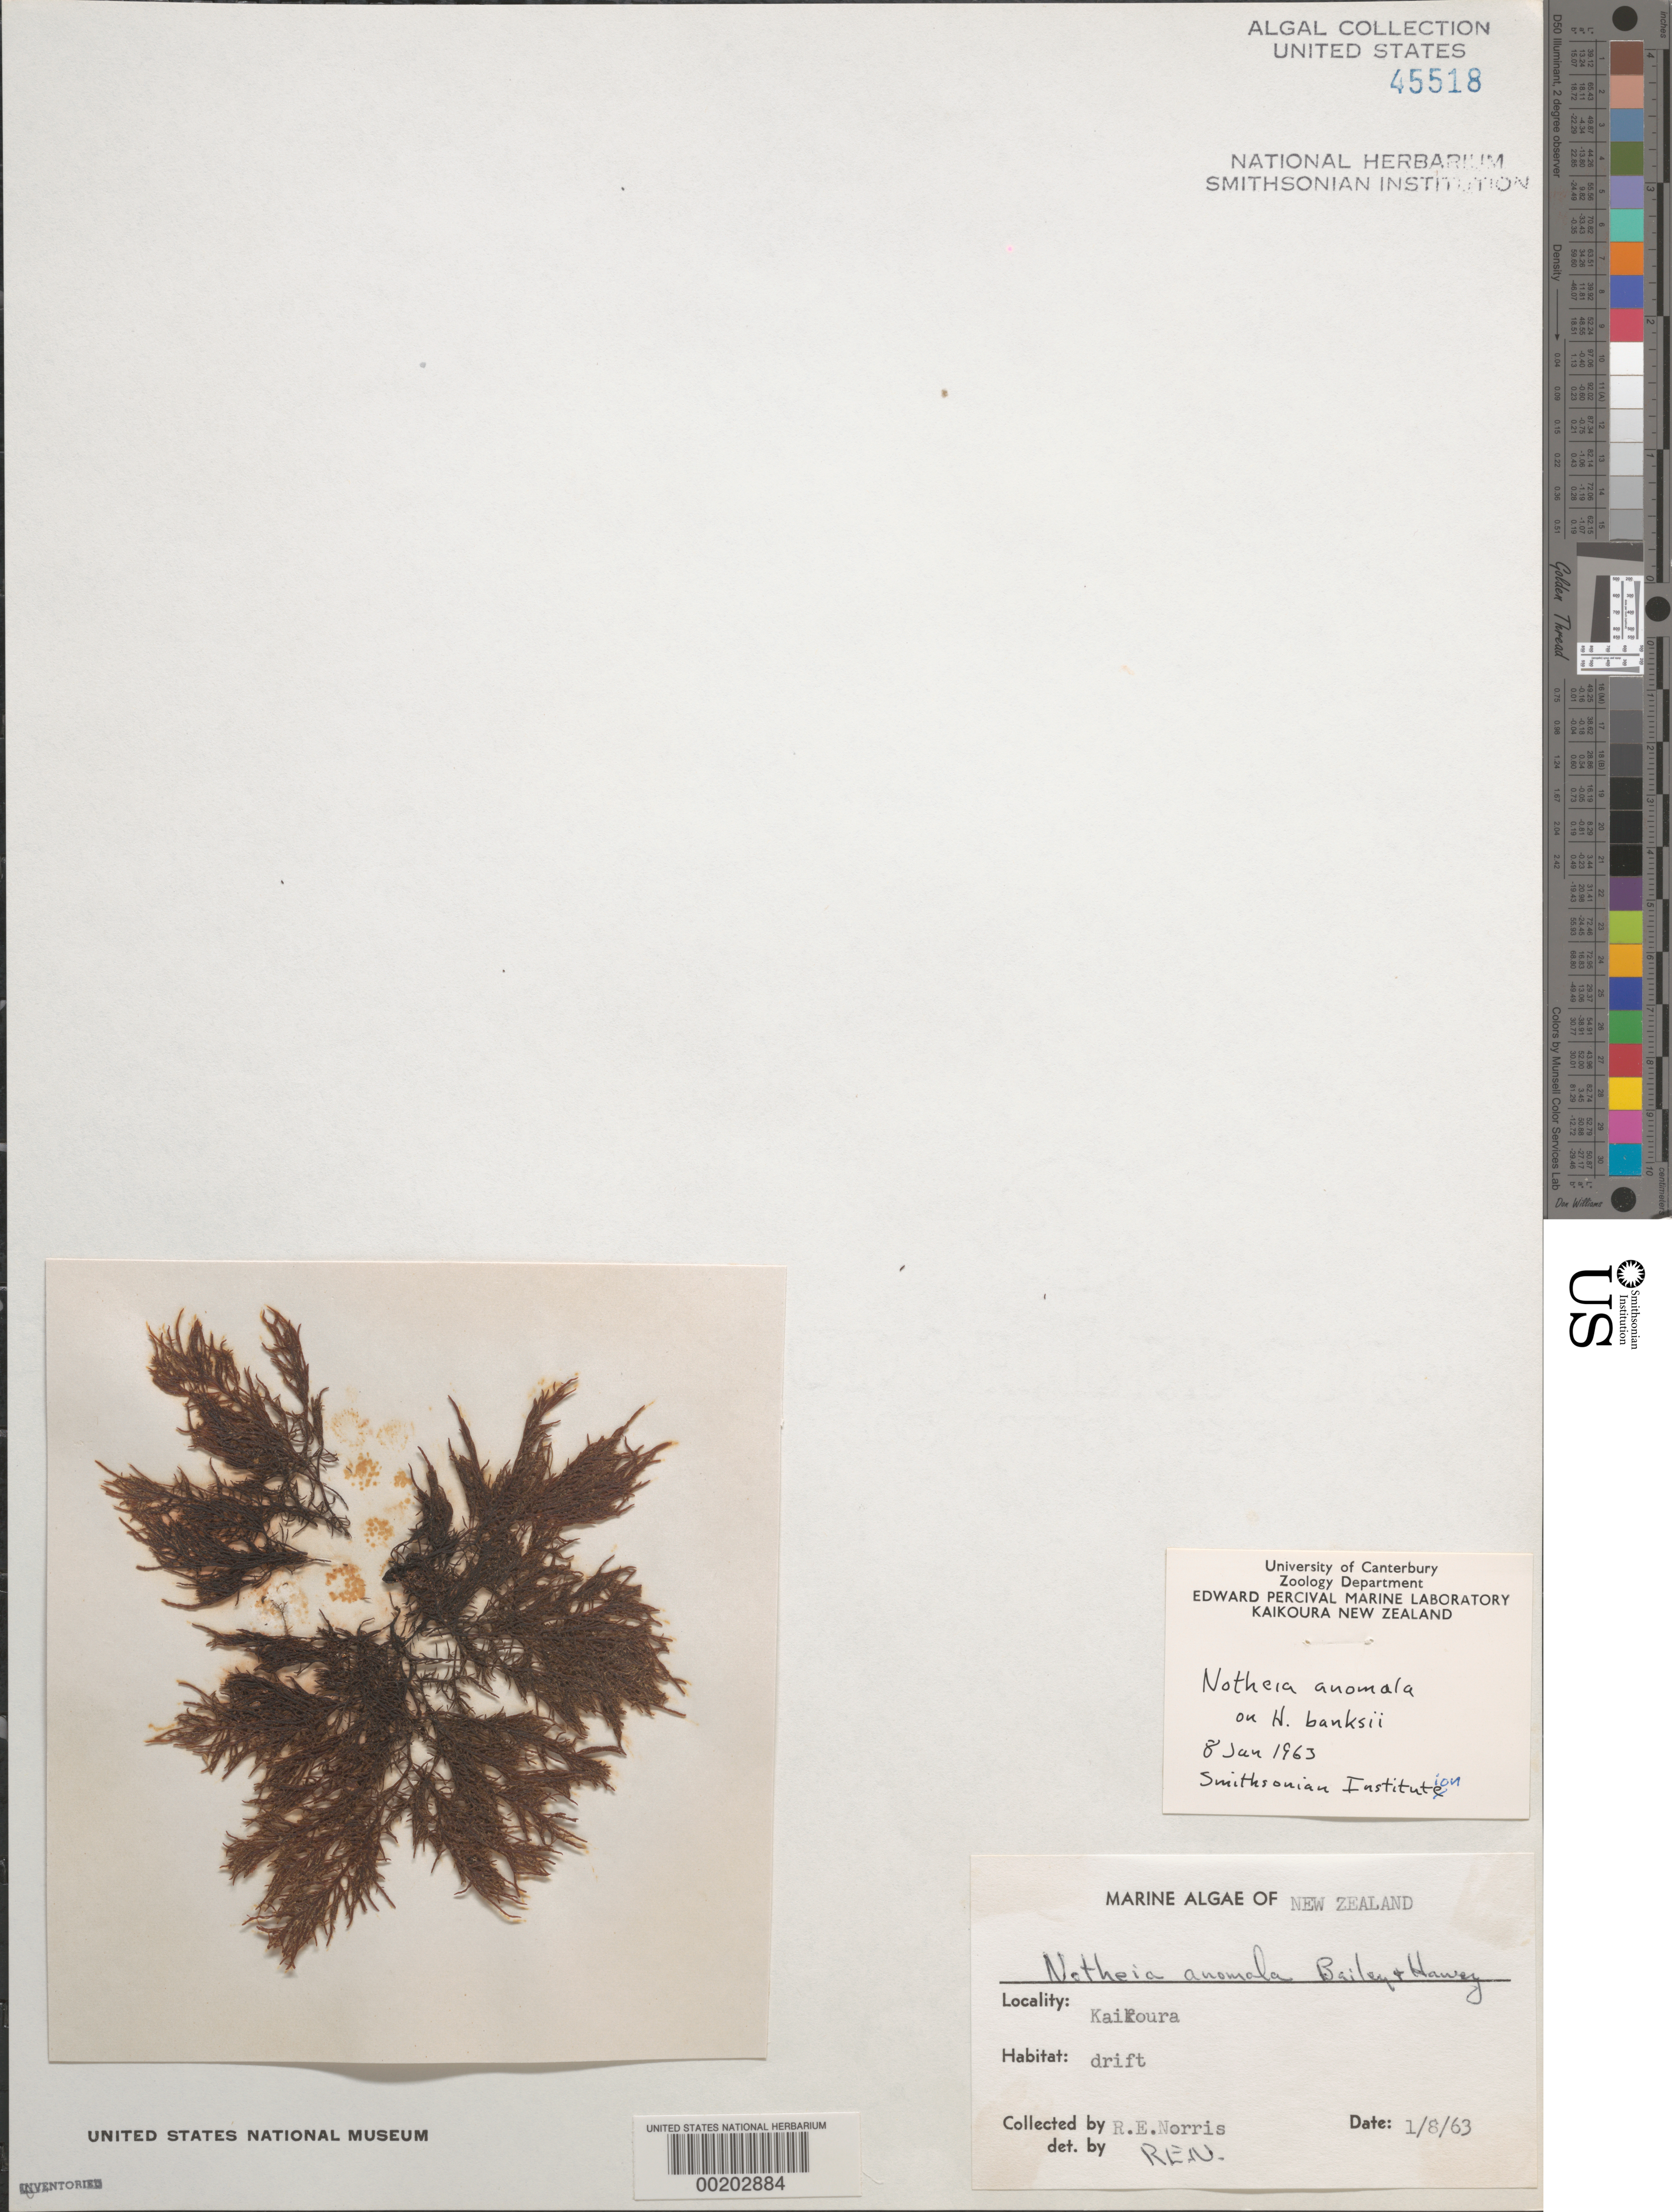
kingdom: Chromista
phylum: Ochrophyta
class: Phaeophyceae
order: Fucales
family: Notheiaceae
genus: Notheia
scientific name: Notheia anomala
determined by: Norris, R. E.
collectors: R. E. Norris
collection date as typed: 08 Jan 1963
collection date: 1963-01-08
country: New Zealand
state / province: Canterbury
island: South Island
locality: Kaikoura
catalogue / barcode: US 45518